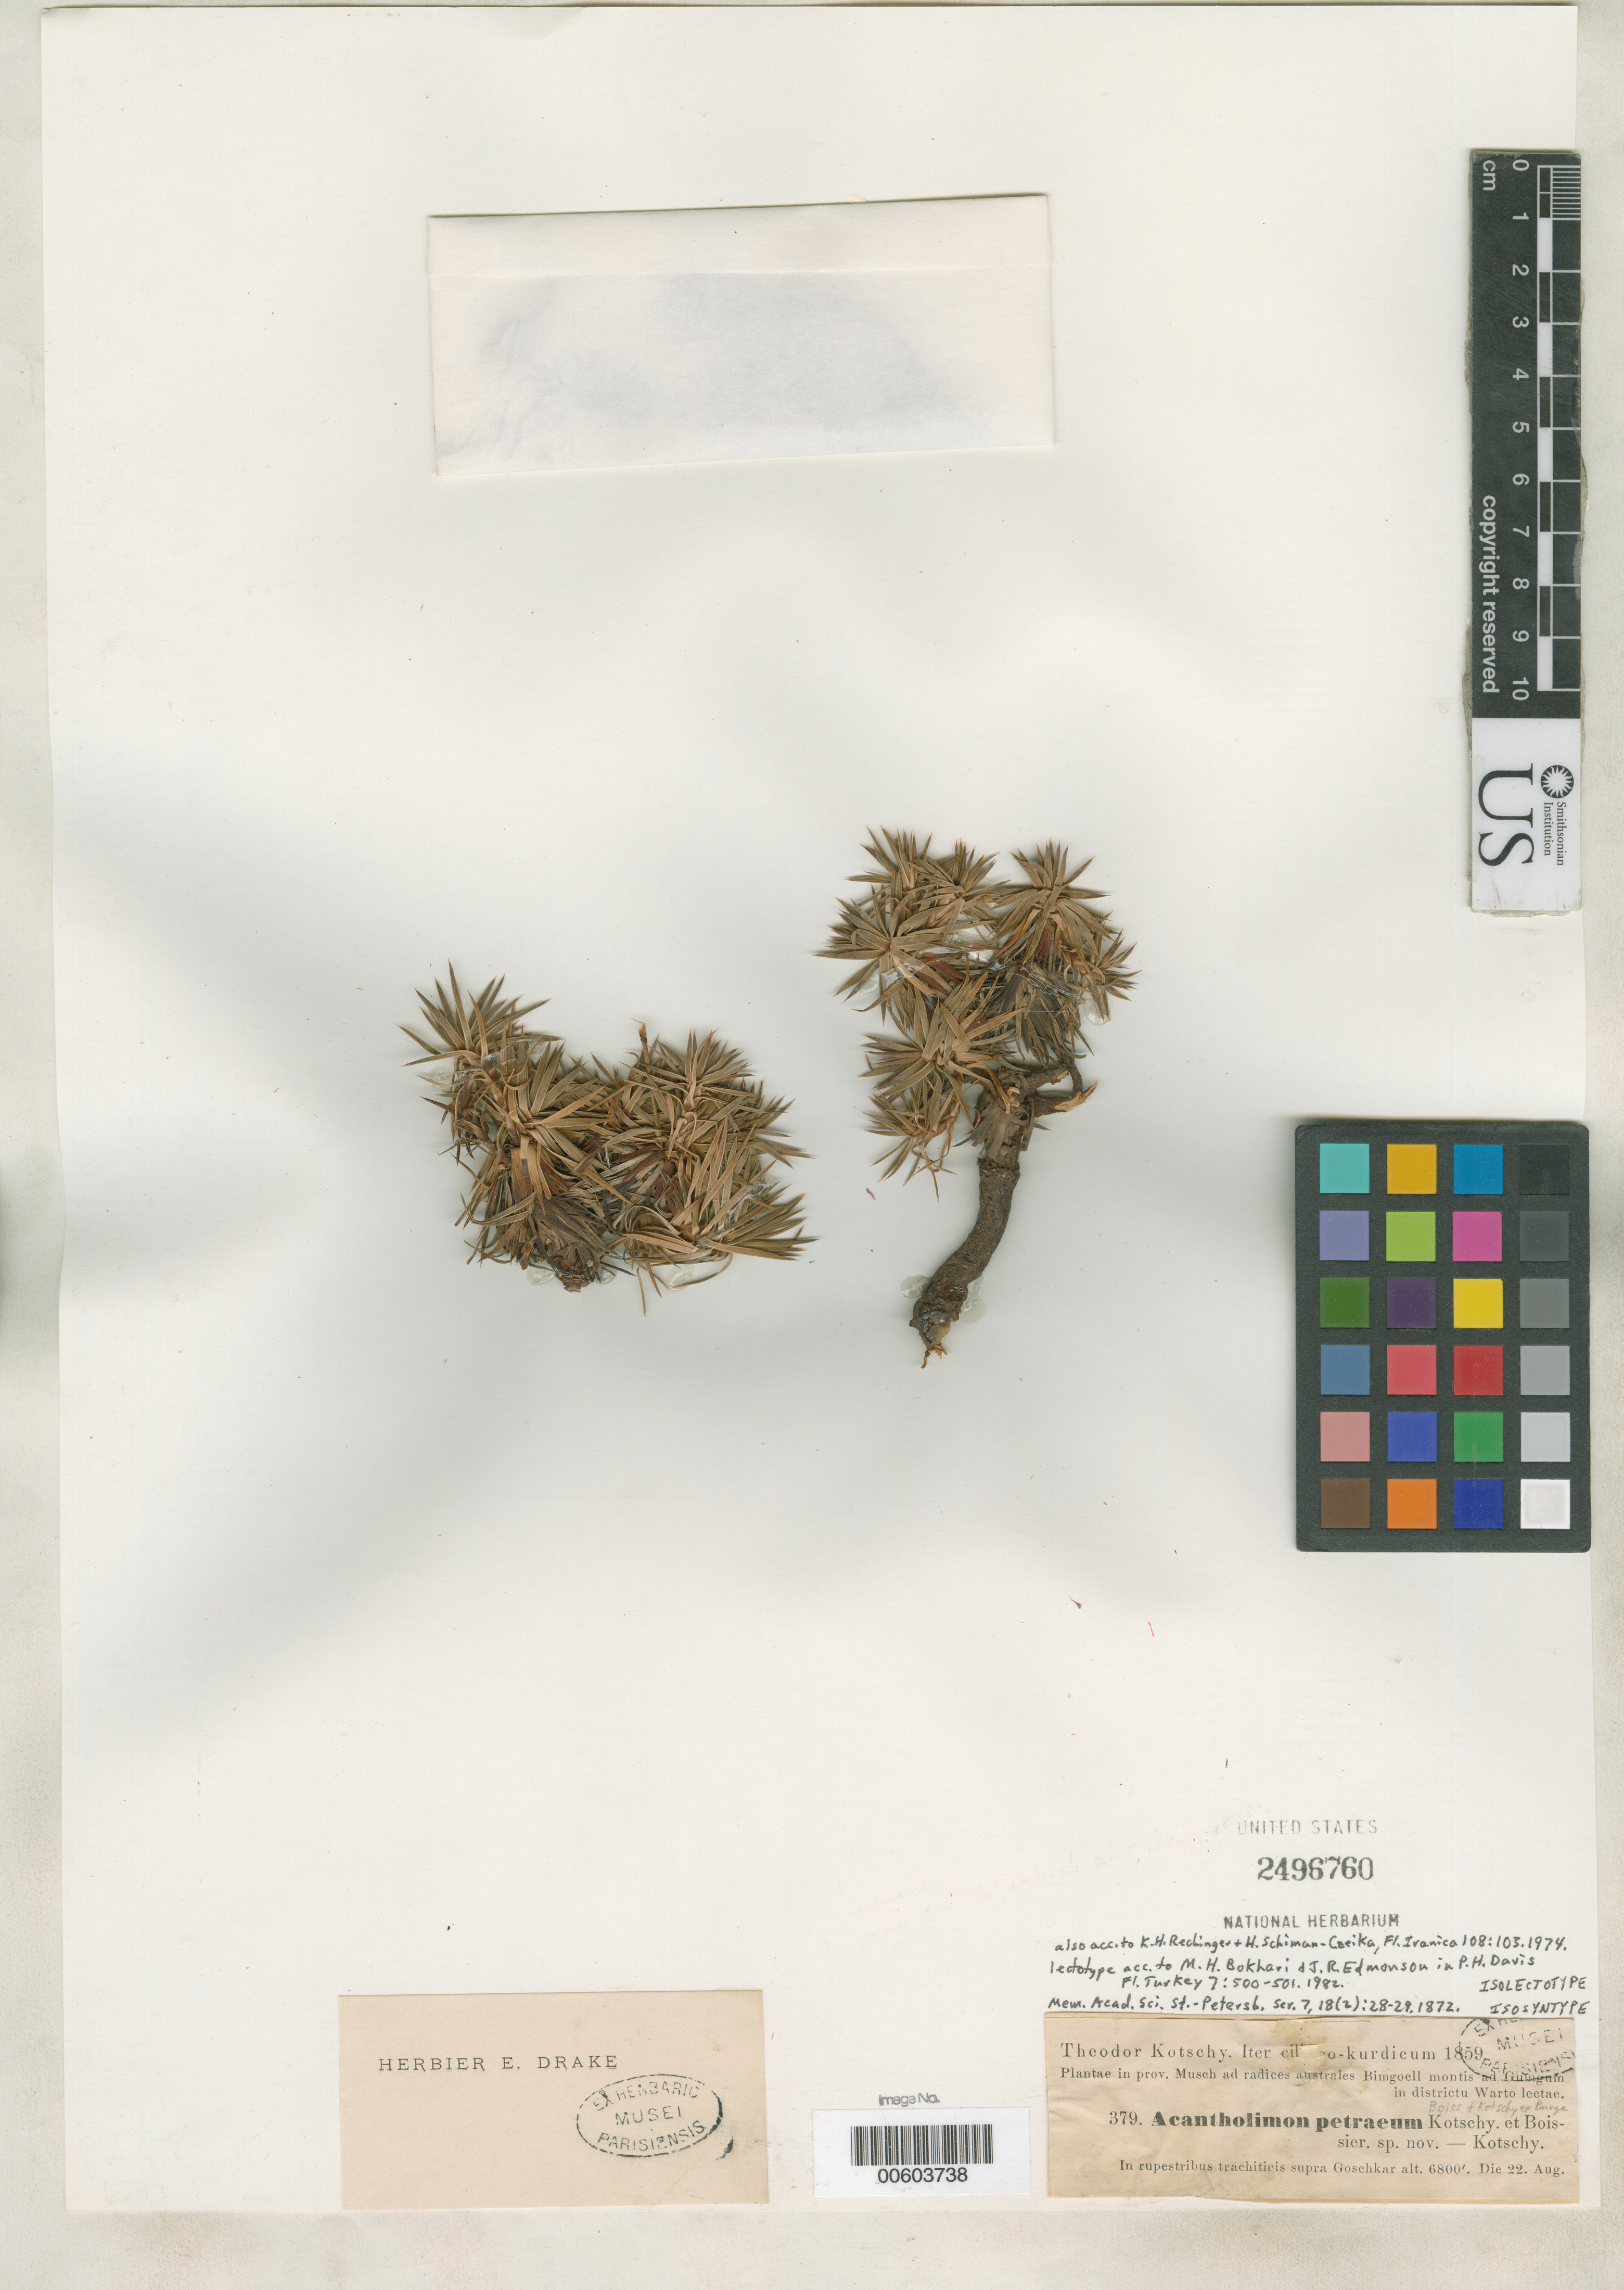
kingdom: Plantae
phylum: Tracheophyta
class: Magnoliopsida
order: Caryophyllales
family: Plumbaginaceae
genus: Acantholimon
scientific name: Acantholimon petraeum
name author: Boiss. & Kotschy ex Bunge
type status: Isolectotype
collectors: K. G. Kotschy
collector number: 379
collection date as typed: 22 Aug 1859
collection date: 1859-08-22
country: Turkey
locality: In rupestribus Trachiticis supra Goschkar, Prov. Musch, Bimgoell montis ad Gumgum in districto Warto lectae.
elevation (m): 6800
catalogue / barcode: US 2496760